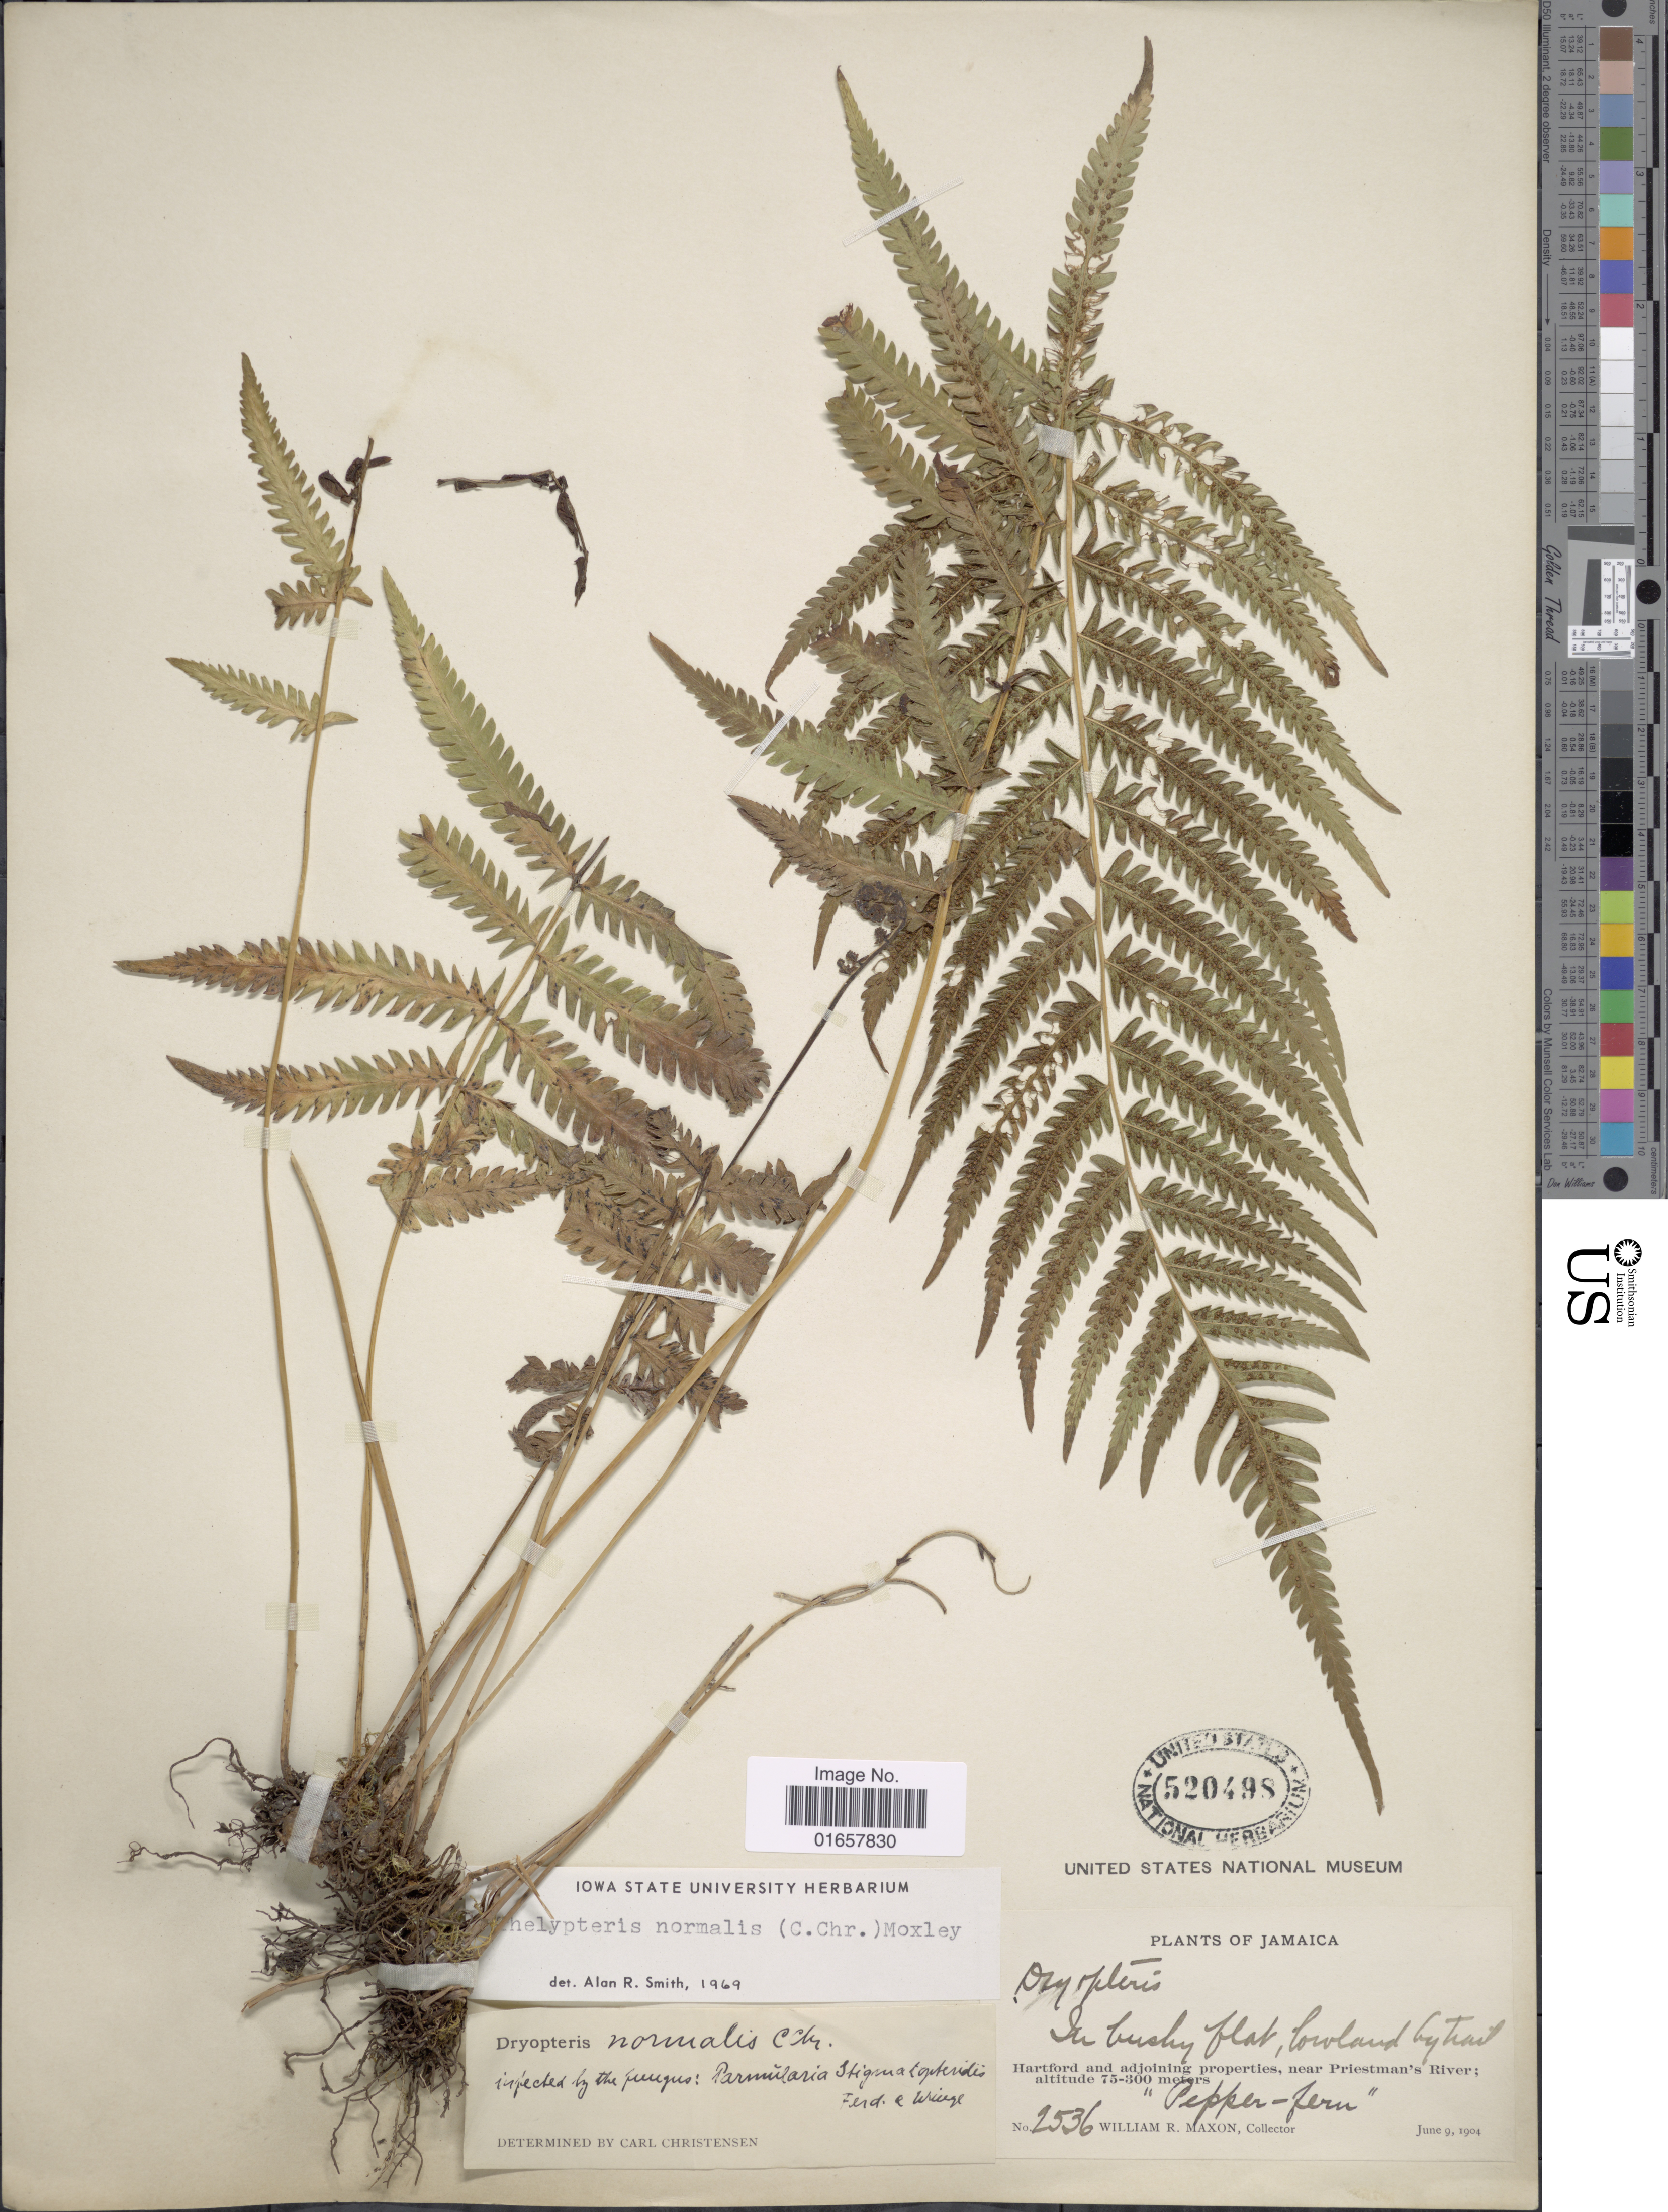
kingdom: Plantae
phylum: Tracheophyta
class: Polypodiopsida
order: Polypodiales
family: Thelypteridaceae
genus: Christella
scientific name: Christella kunthii comb. ined.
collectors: W. R. Maxon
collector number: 2536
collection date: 1904-06-09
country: Jamaica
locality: Jamaica, Hartford and adjoining properties, near Priestman's River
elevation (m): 75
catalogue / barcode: US 520498